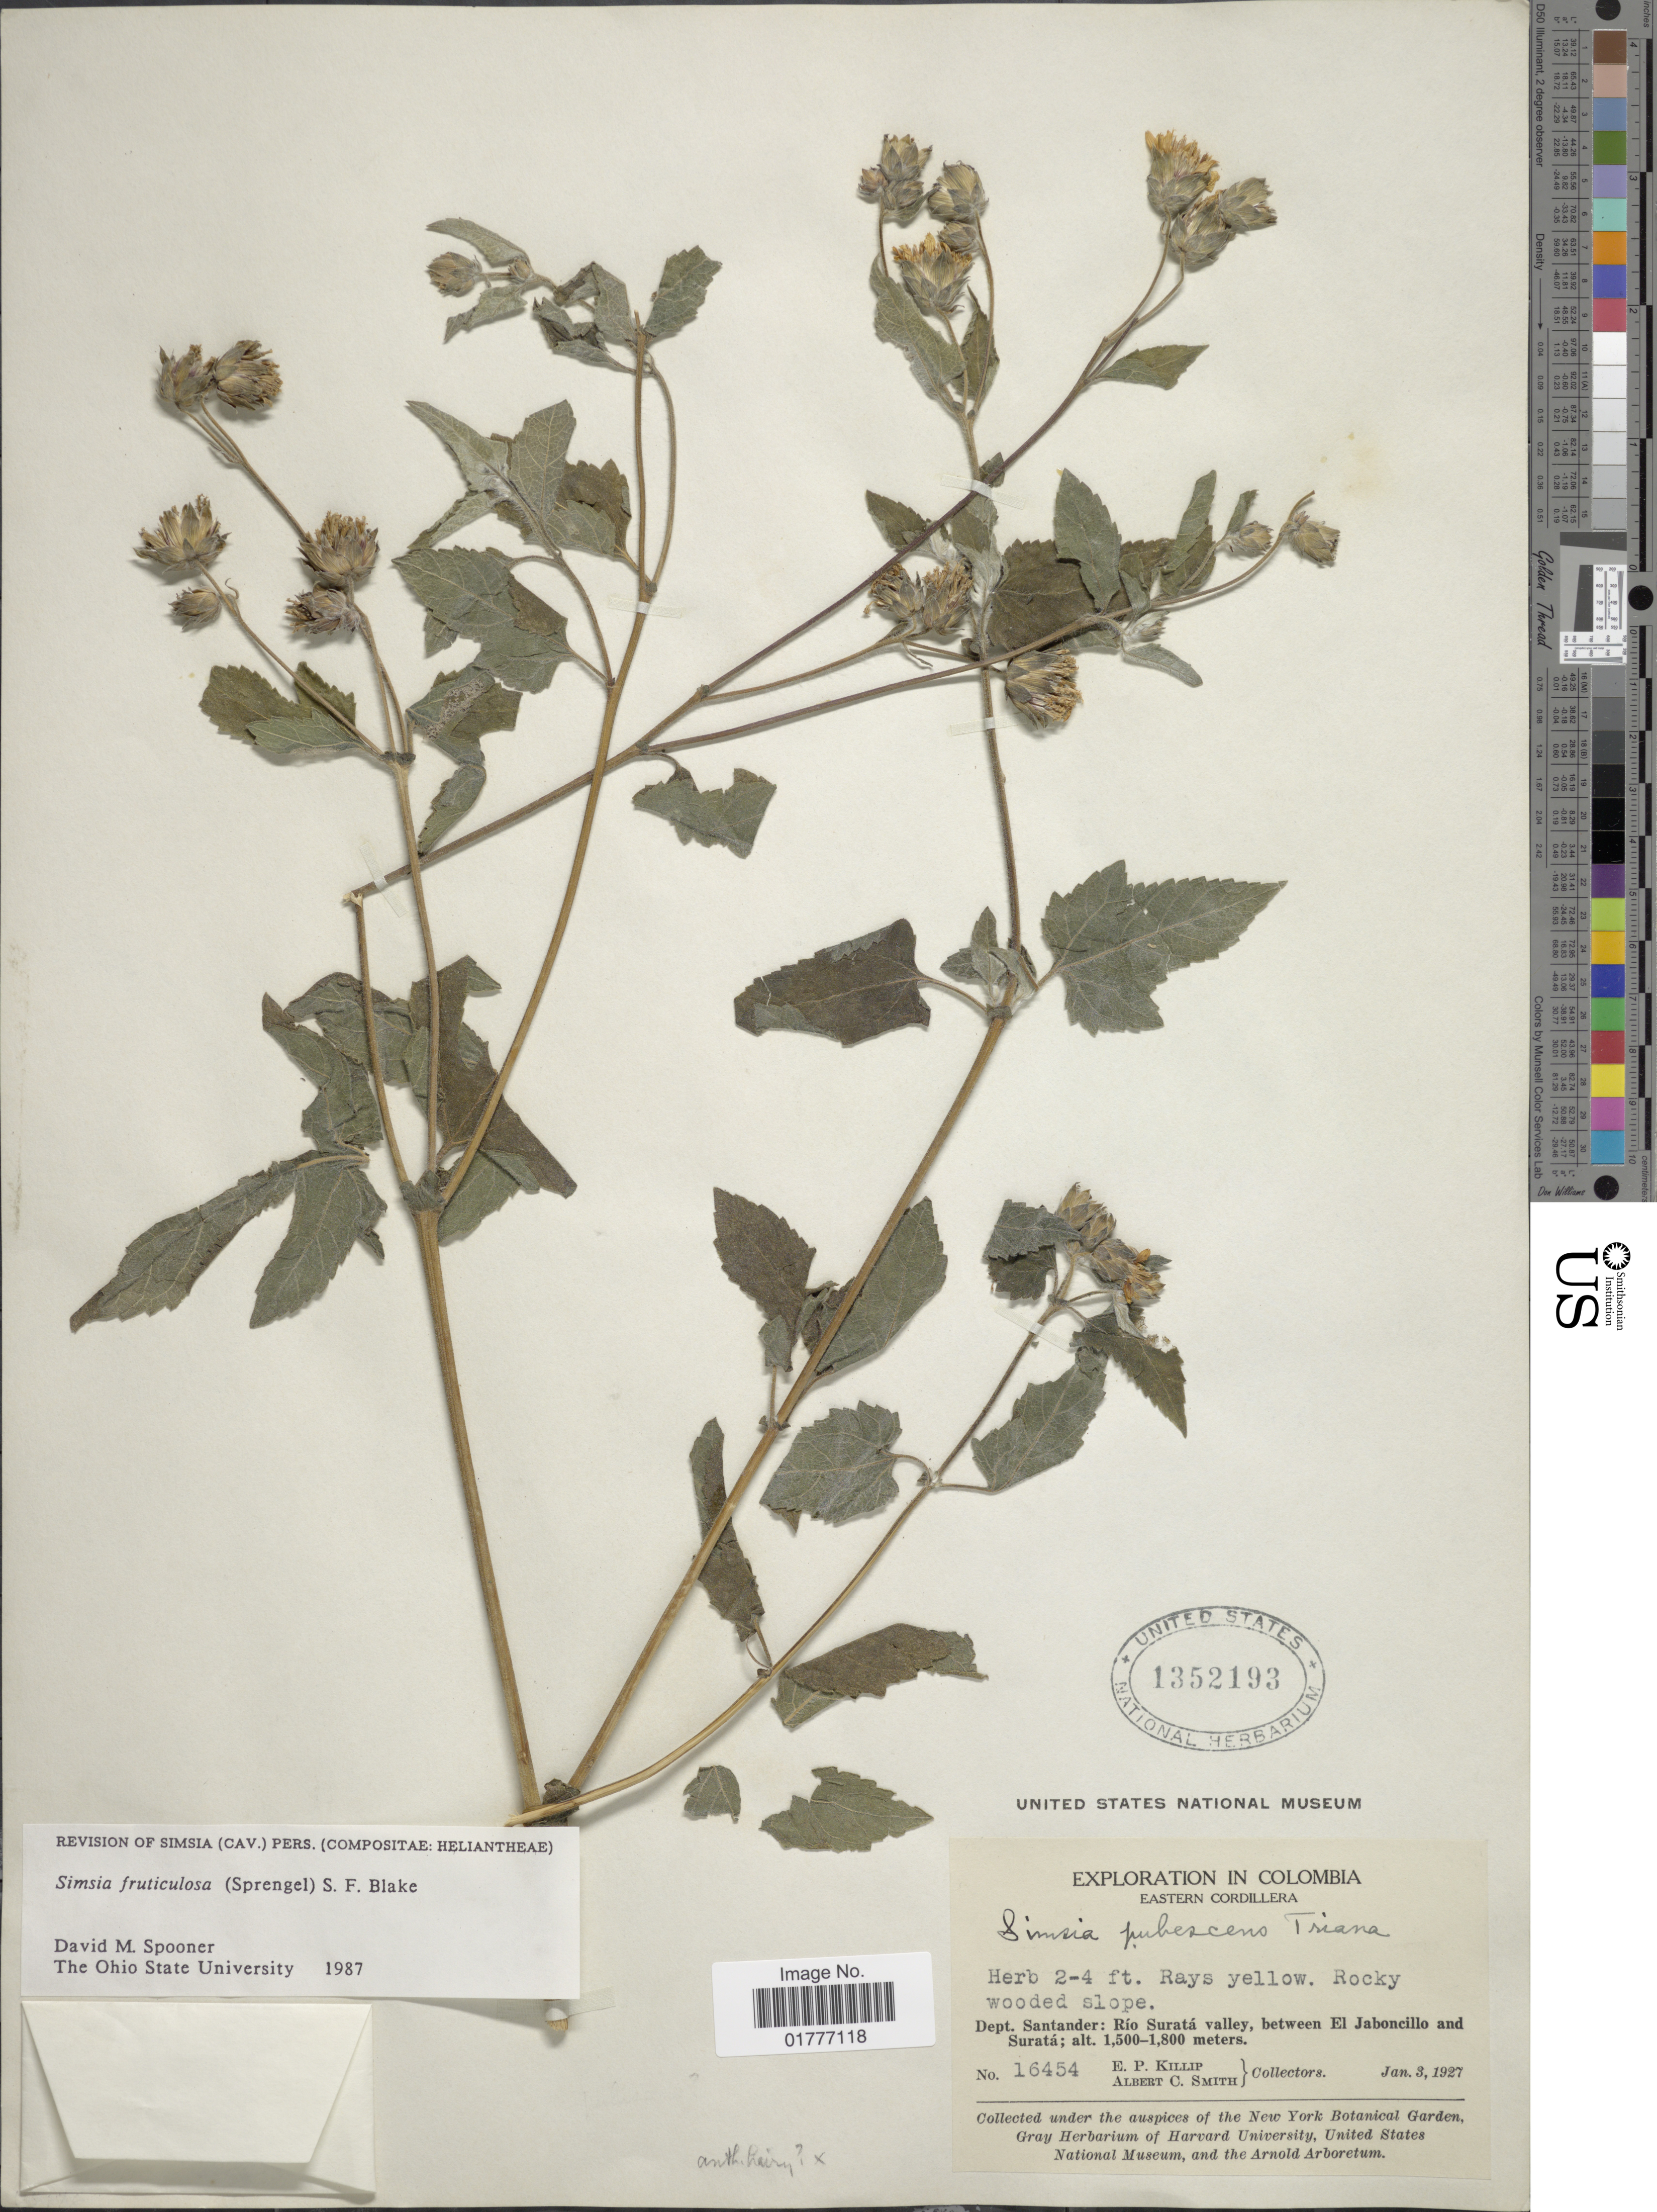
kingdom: Plantae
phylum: Tracheophyta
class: Magnoliopsida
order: Asterales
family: Asteraceae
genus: Simsia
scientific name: Simsia fruticulosa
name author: (Spreng.) S.F. Blake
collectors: E. P. Killip & A. C. Smith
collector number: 16454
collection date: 1927-01-03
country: Colombia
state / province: Santander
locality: Eastern Cordillera. Río Suratá valley, between El Jaboncillo and Suratá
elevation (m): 1500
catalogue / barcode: US 1352193